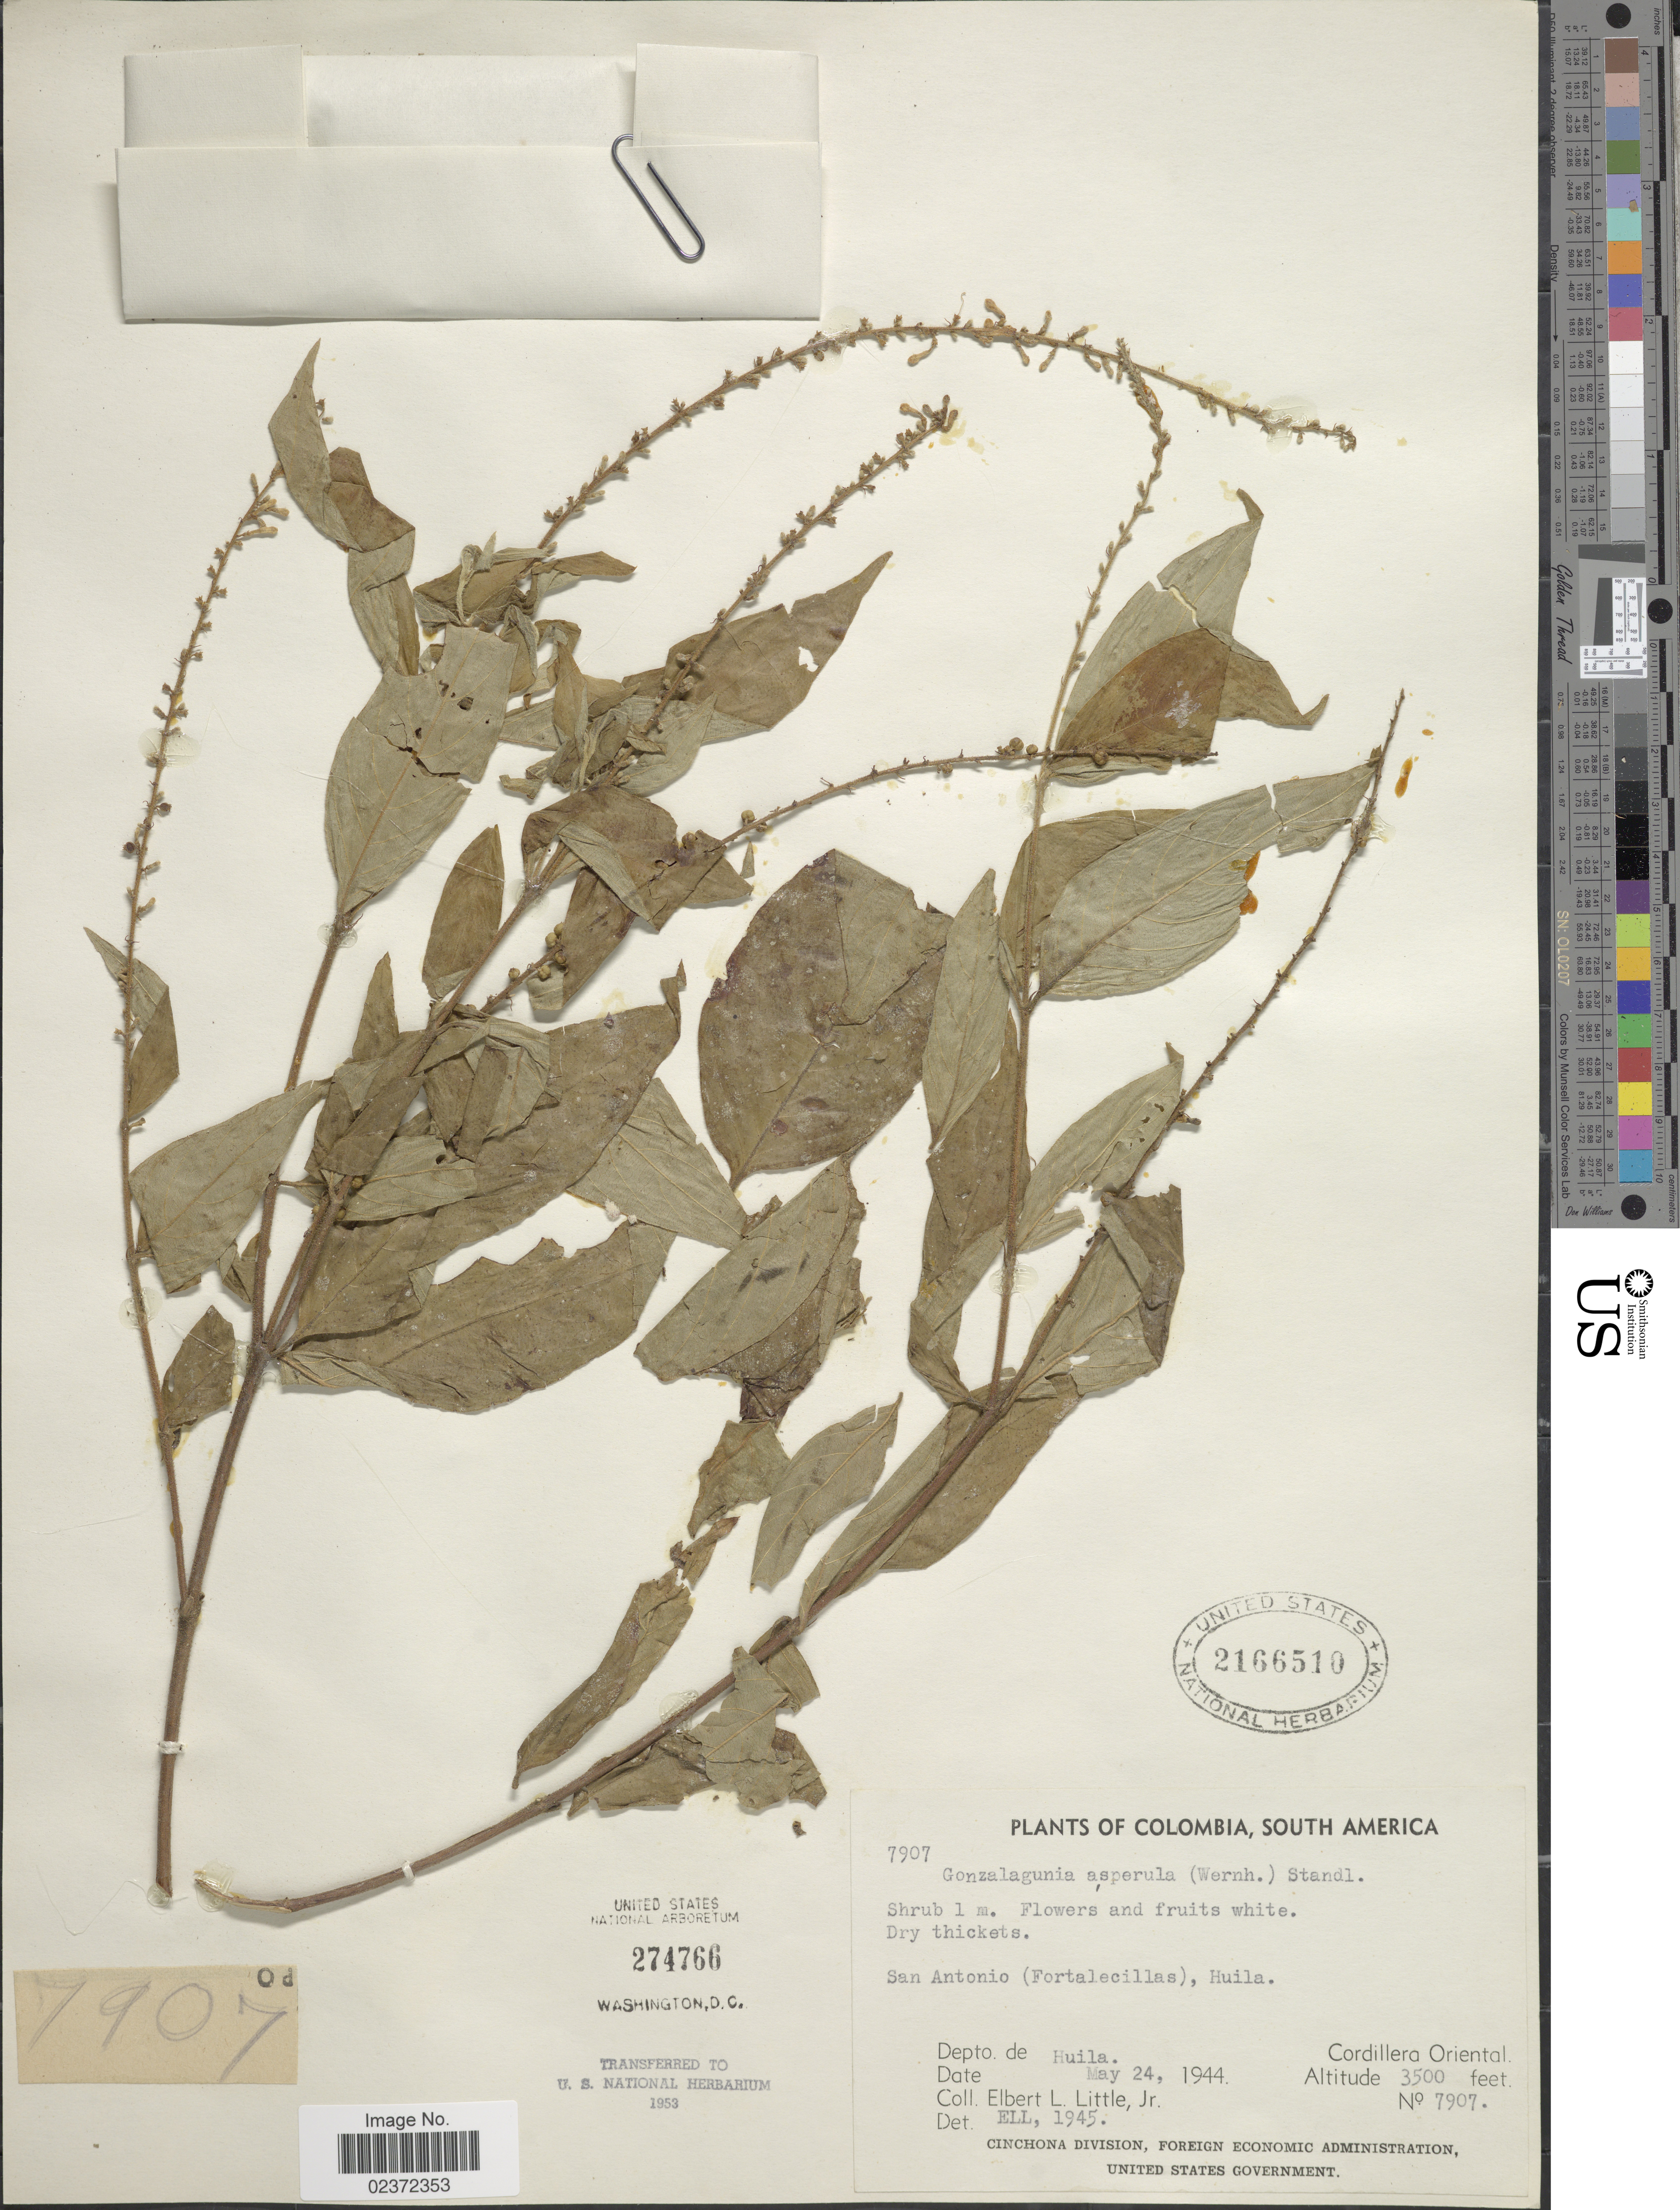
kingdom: Plantae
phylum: Tracheophyta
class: Magnoliopsida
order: Gentianales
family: Rubiaceae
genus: Gonzalagunia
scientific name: Gonzalagunia asperula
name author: (Wernham) Standl.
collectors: E. L. Little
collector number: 7907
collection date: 1944-05-24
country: Colombia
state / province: Huila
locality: San Antonio (Fortalecillas), Cordillera Oriental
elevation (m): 1067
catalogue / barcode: US 2166510